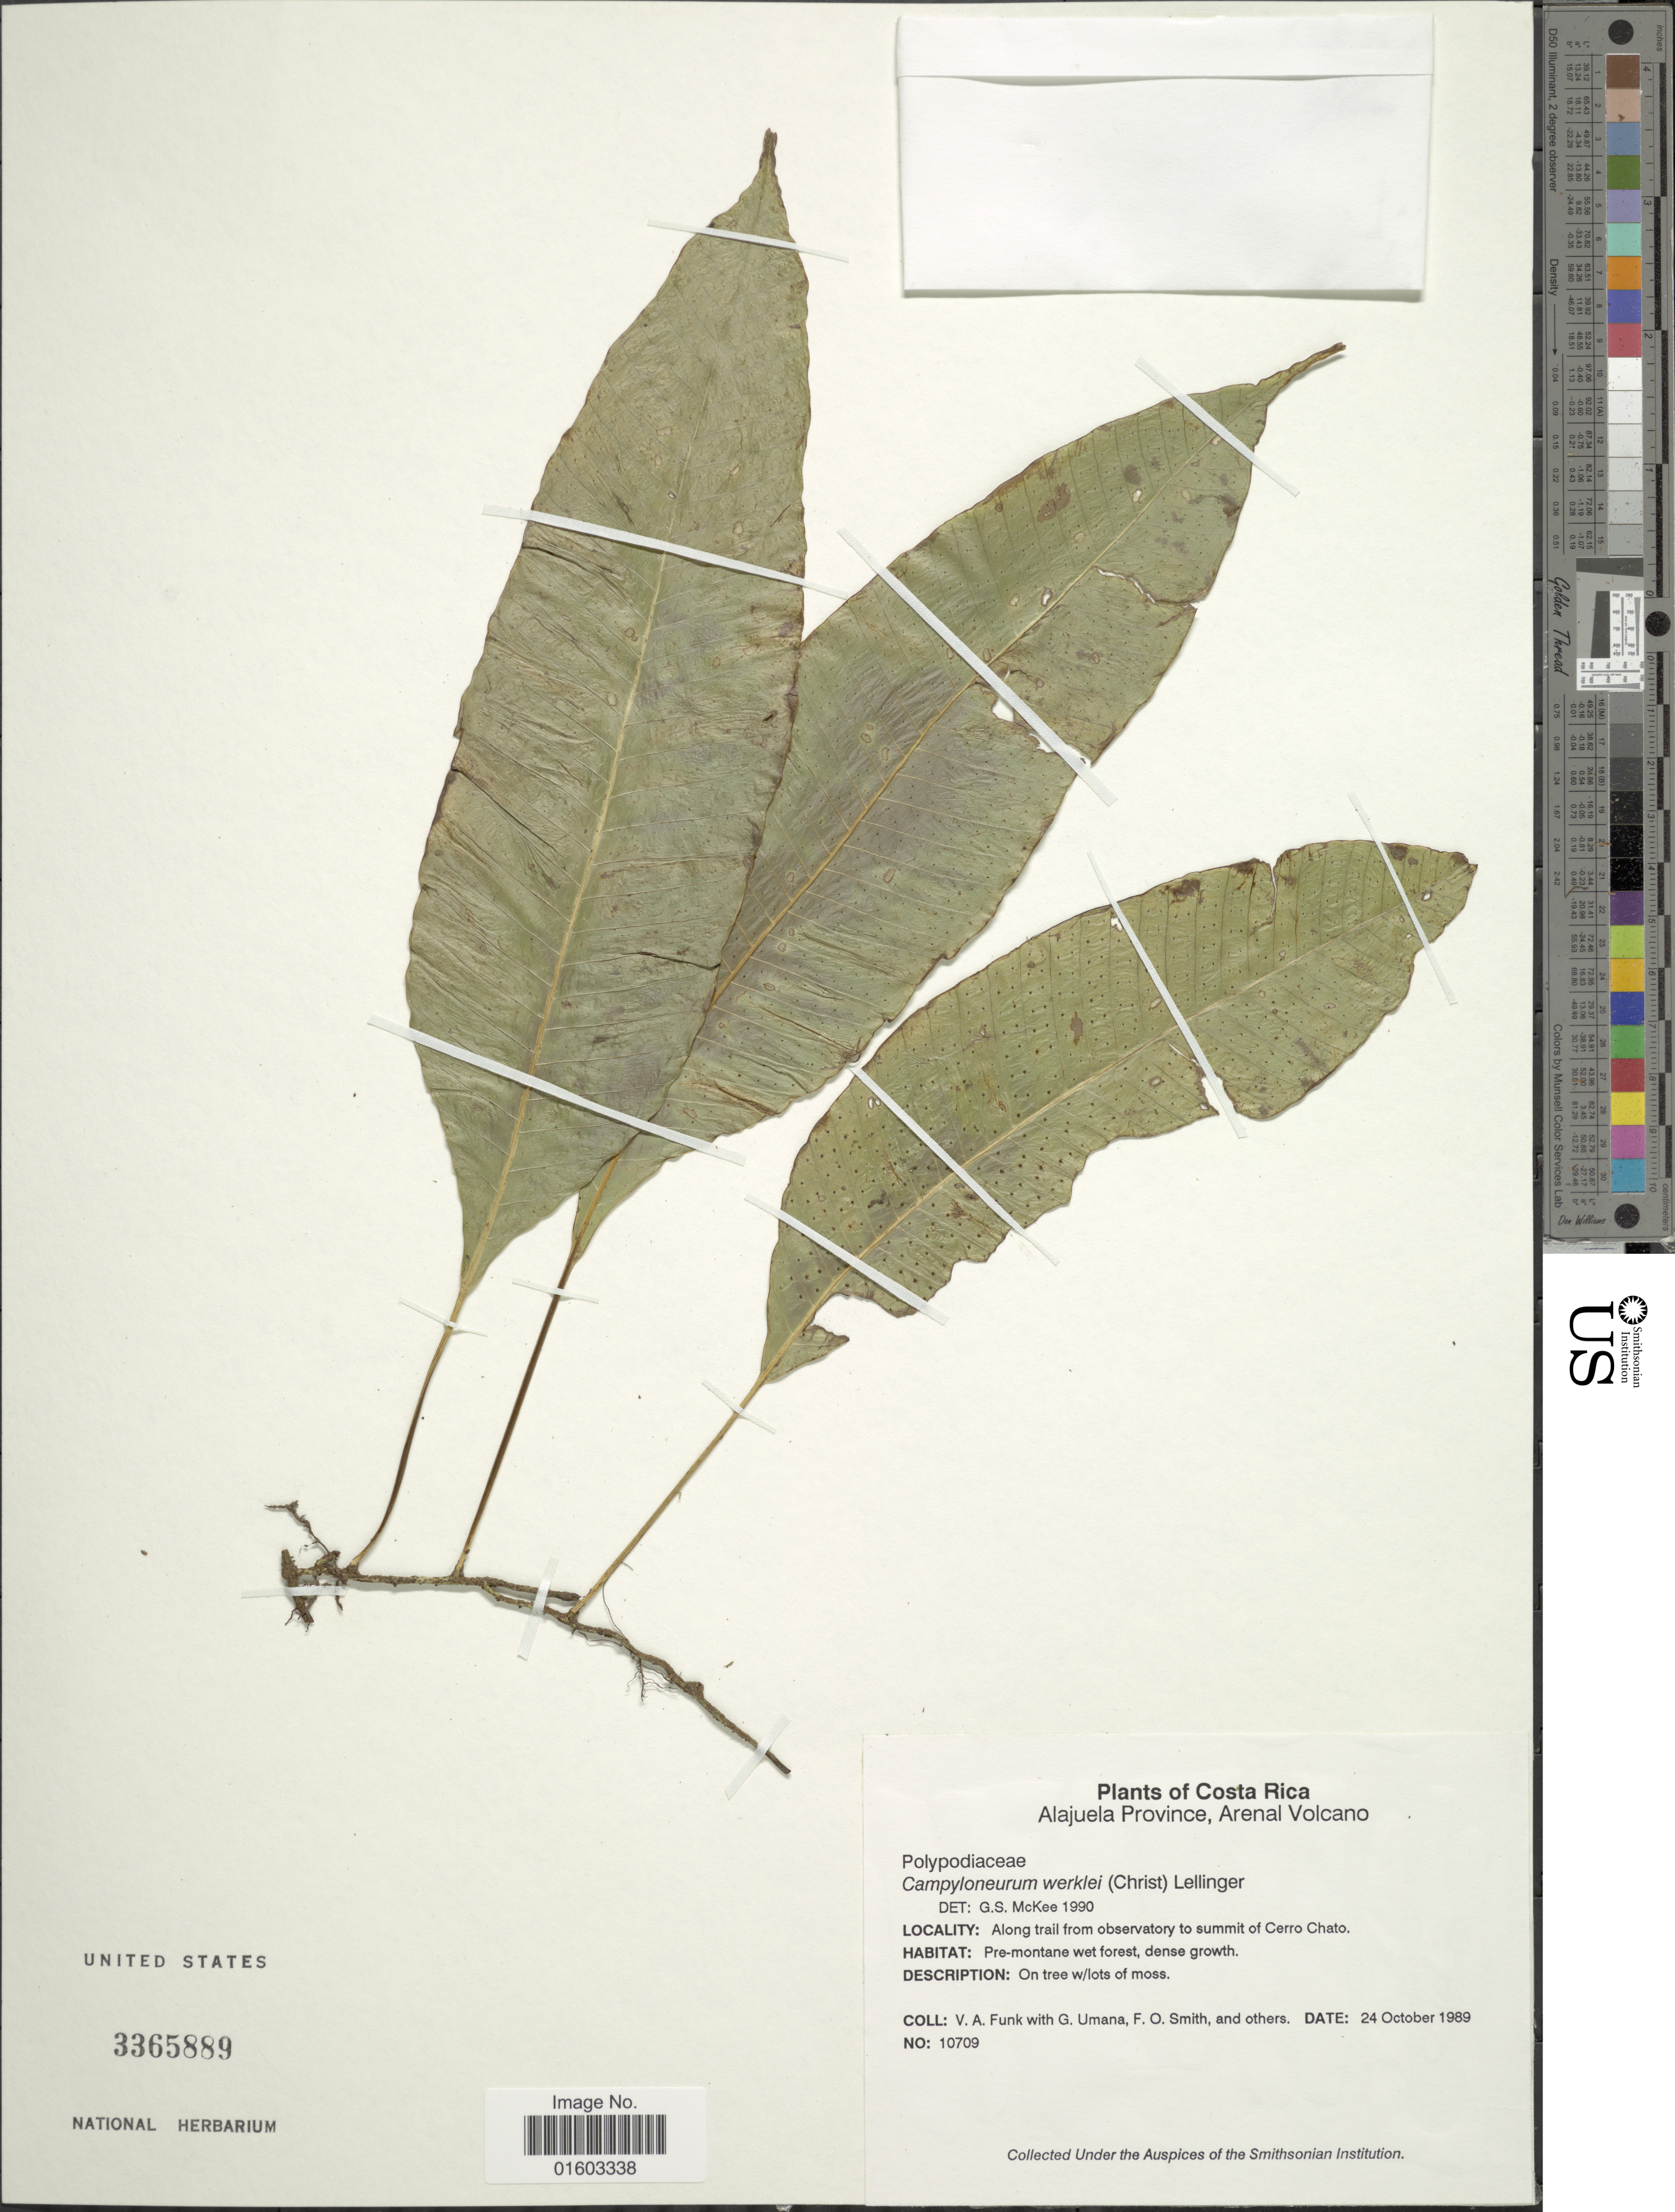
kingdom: Plantae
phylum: Tracheophyta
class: Polypodiopsida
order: Polypodiales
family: Polypodiaceae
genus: Campyloneurum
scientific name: Campyloneurum wercklei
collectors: V. Funk, G. Umana, F. Smith & et al.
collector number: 10709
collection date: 1989-10-24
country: Costa Rica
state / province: Alajuela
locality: Arenal Volcano, Along trail from observatory to summit of Cerro Chato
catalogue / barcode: US 3365889